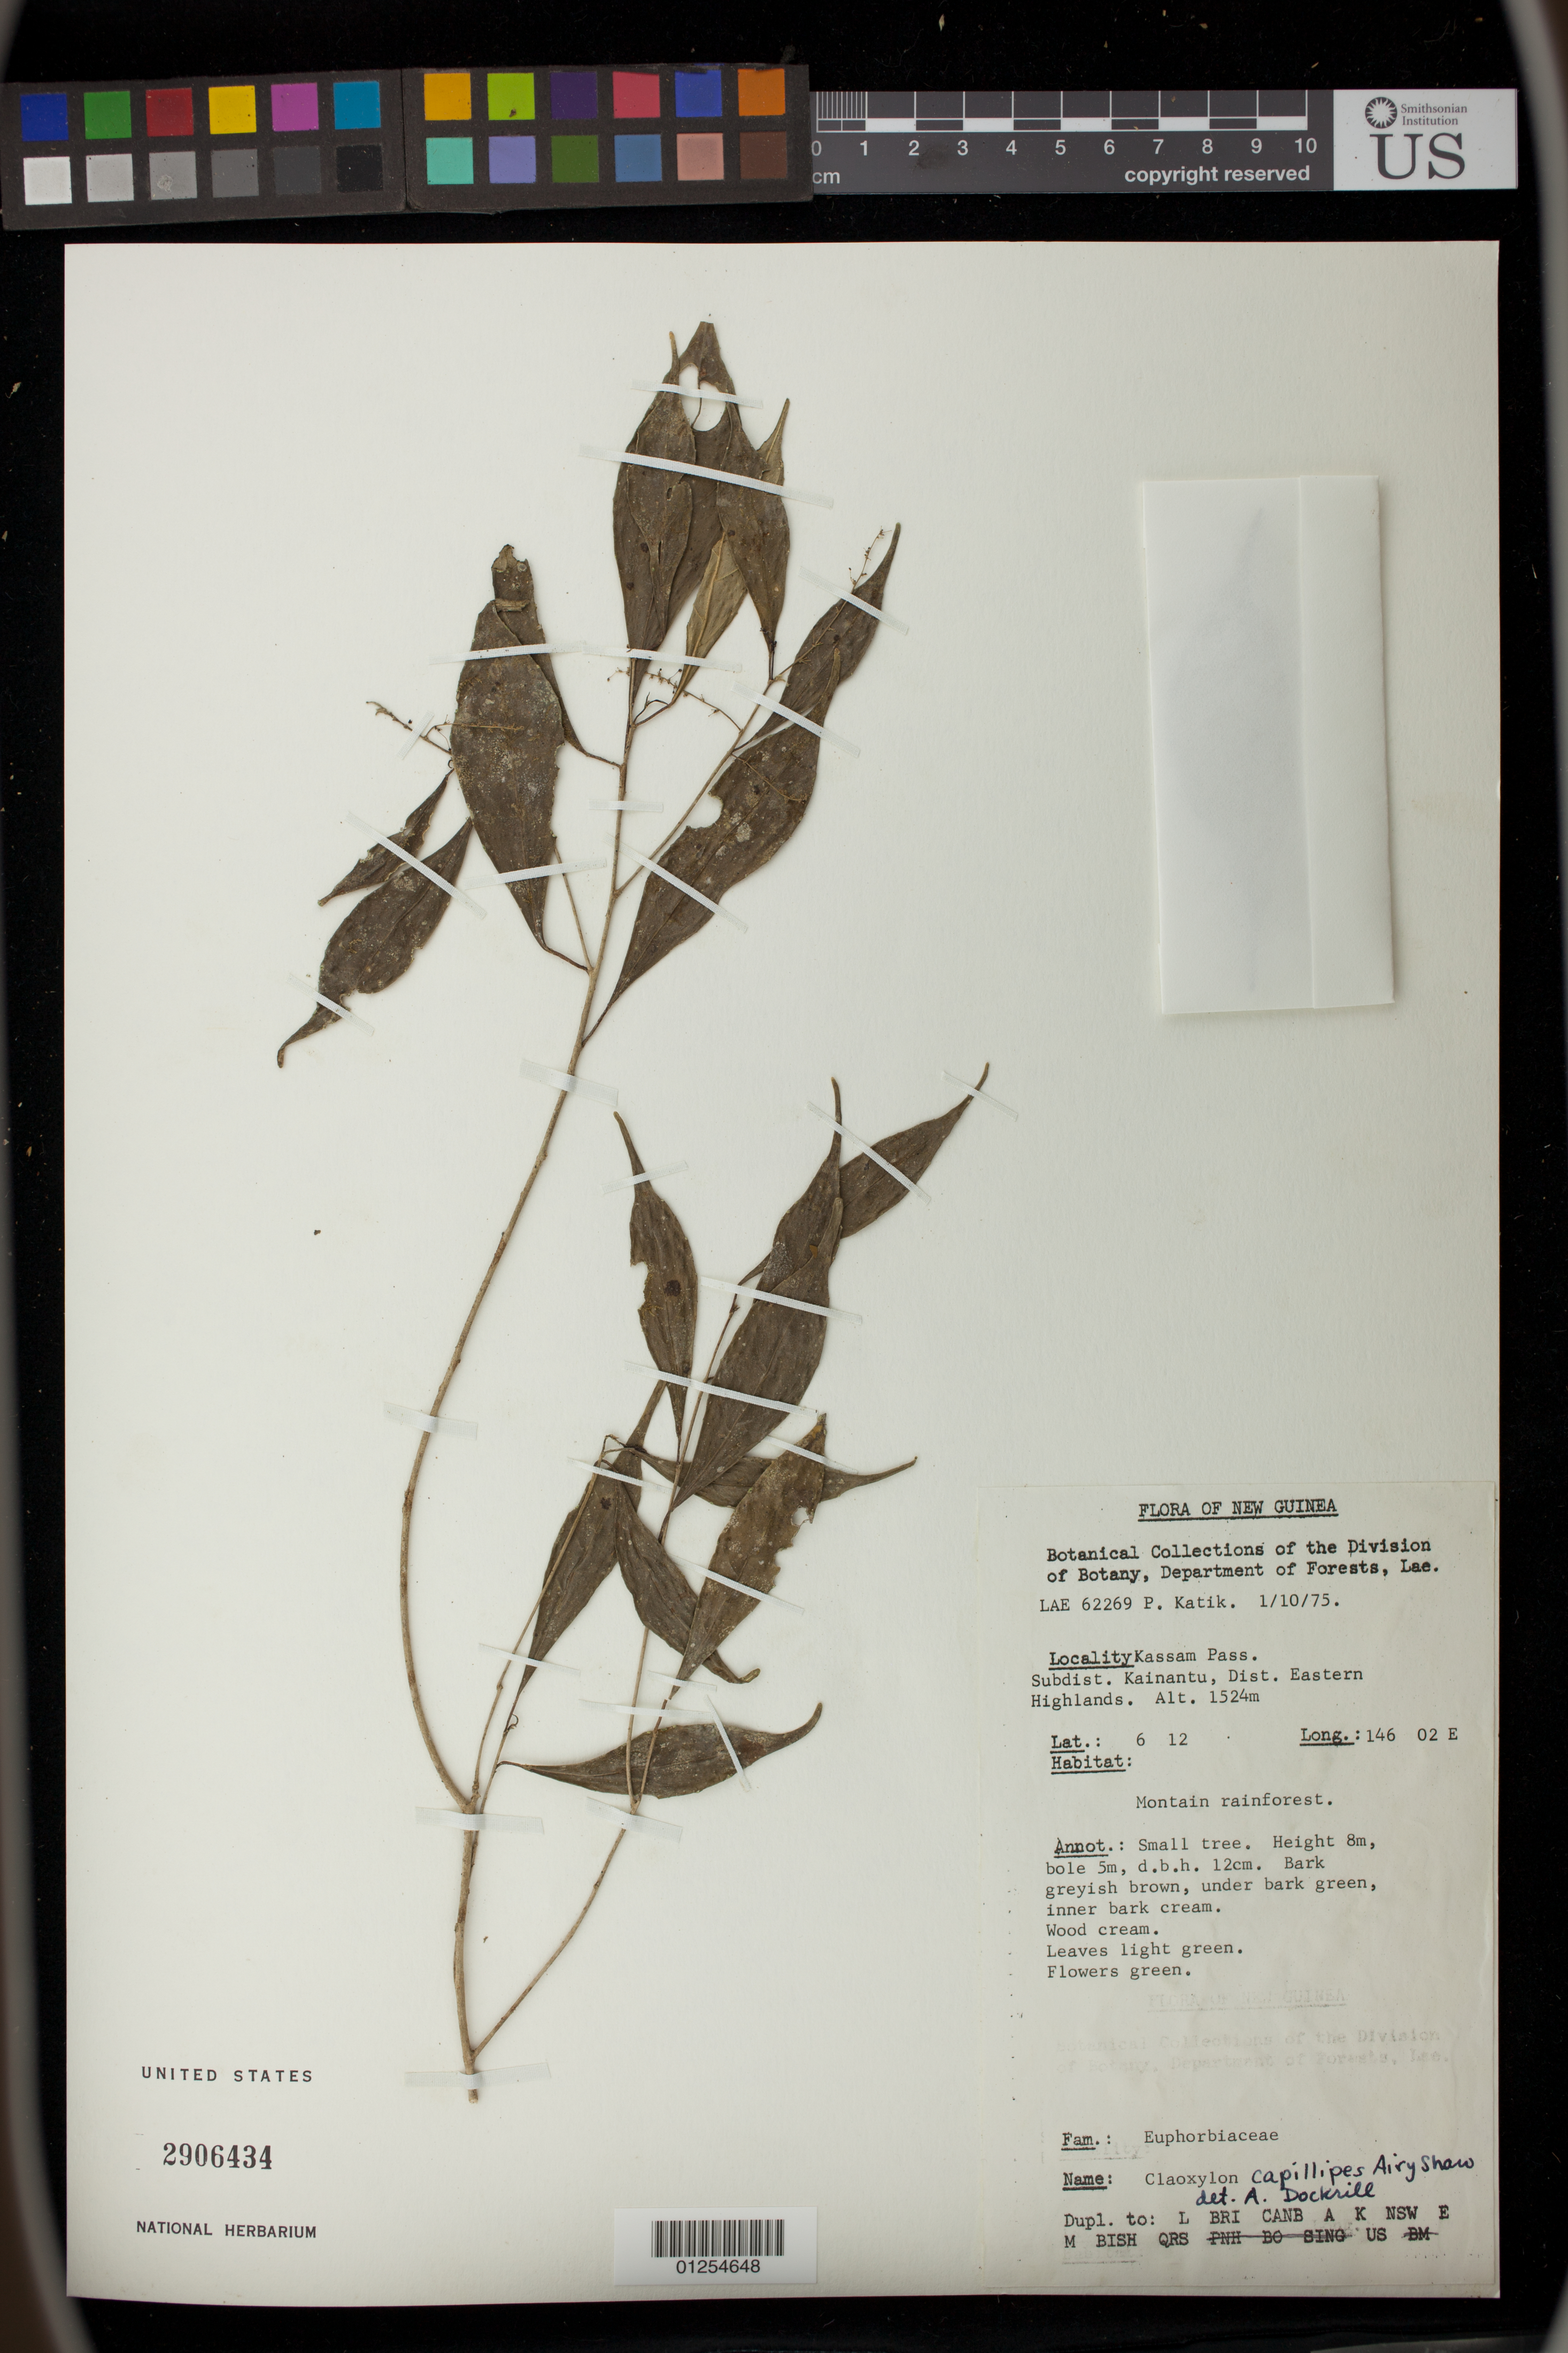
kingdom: Plantae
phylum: Tracheophyta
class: Magnoliopsida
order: Malpighiales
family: Euphorbiaceae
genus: Claoxylon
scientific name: Claoxylon capillipes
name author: Airy Shaw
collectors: P. Katik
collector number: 62269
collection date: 1975-01-10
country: Papua New Guinea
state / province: Eastern Highlands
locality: Kassam Pass. Subdist. Kainantu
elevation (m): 1524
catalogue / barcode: US 2906434